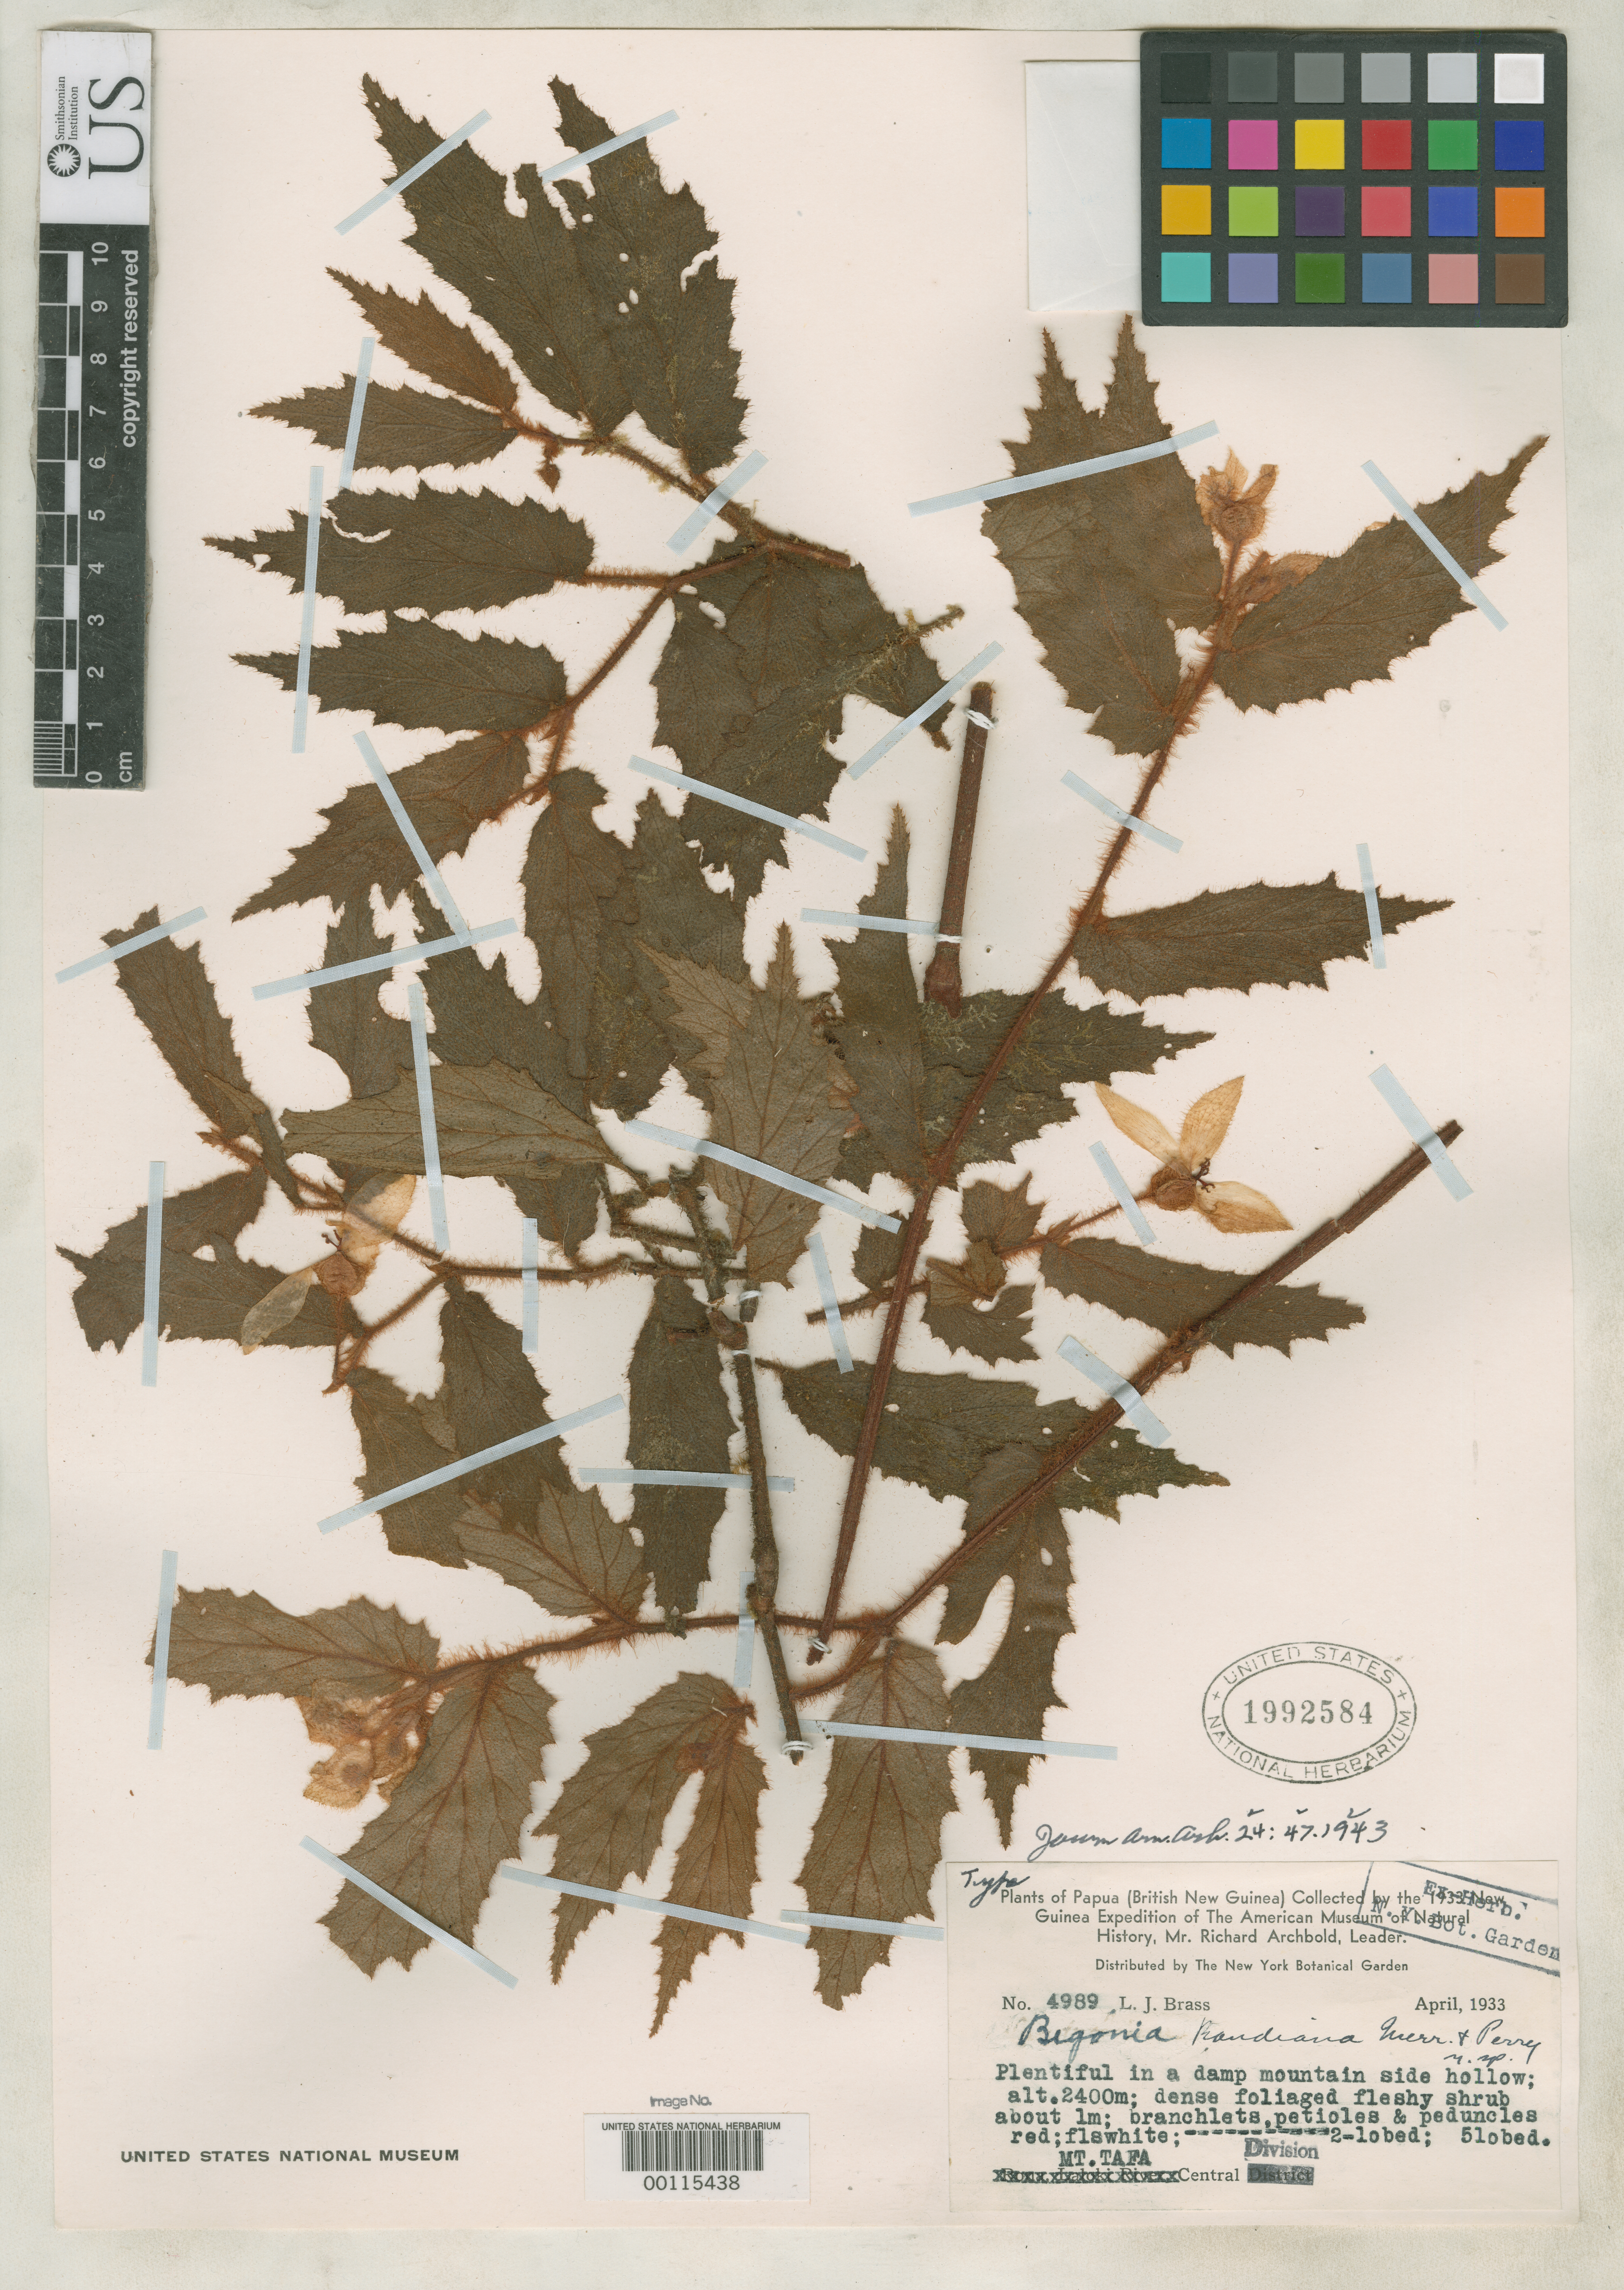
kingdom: Plantae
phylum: Tracheophyta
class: Magnoliopsida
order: Cucurbitales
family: Begoniaceae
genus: Begonia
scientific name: Begonia randiana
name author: Merr. & L.M. Perry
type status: Isotype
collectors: L. J. Brass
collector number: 4989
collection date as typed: Sep 1933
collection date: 1933-09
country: Papua New Guinea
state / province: Central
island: New Guinea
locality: Mt. Tafa.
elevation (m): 2400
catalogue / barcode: US 1992584